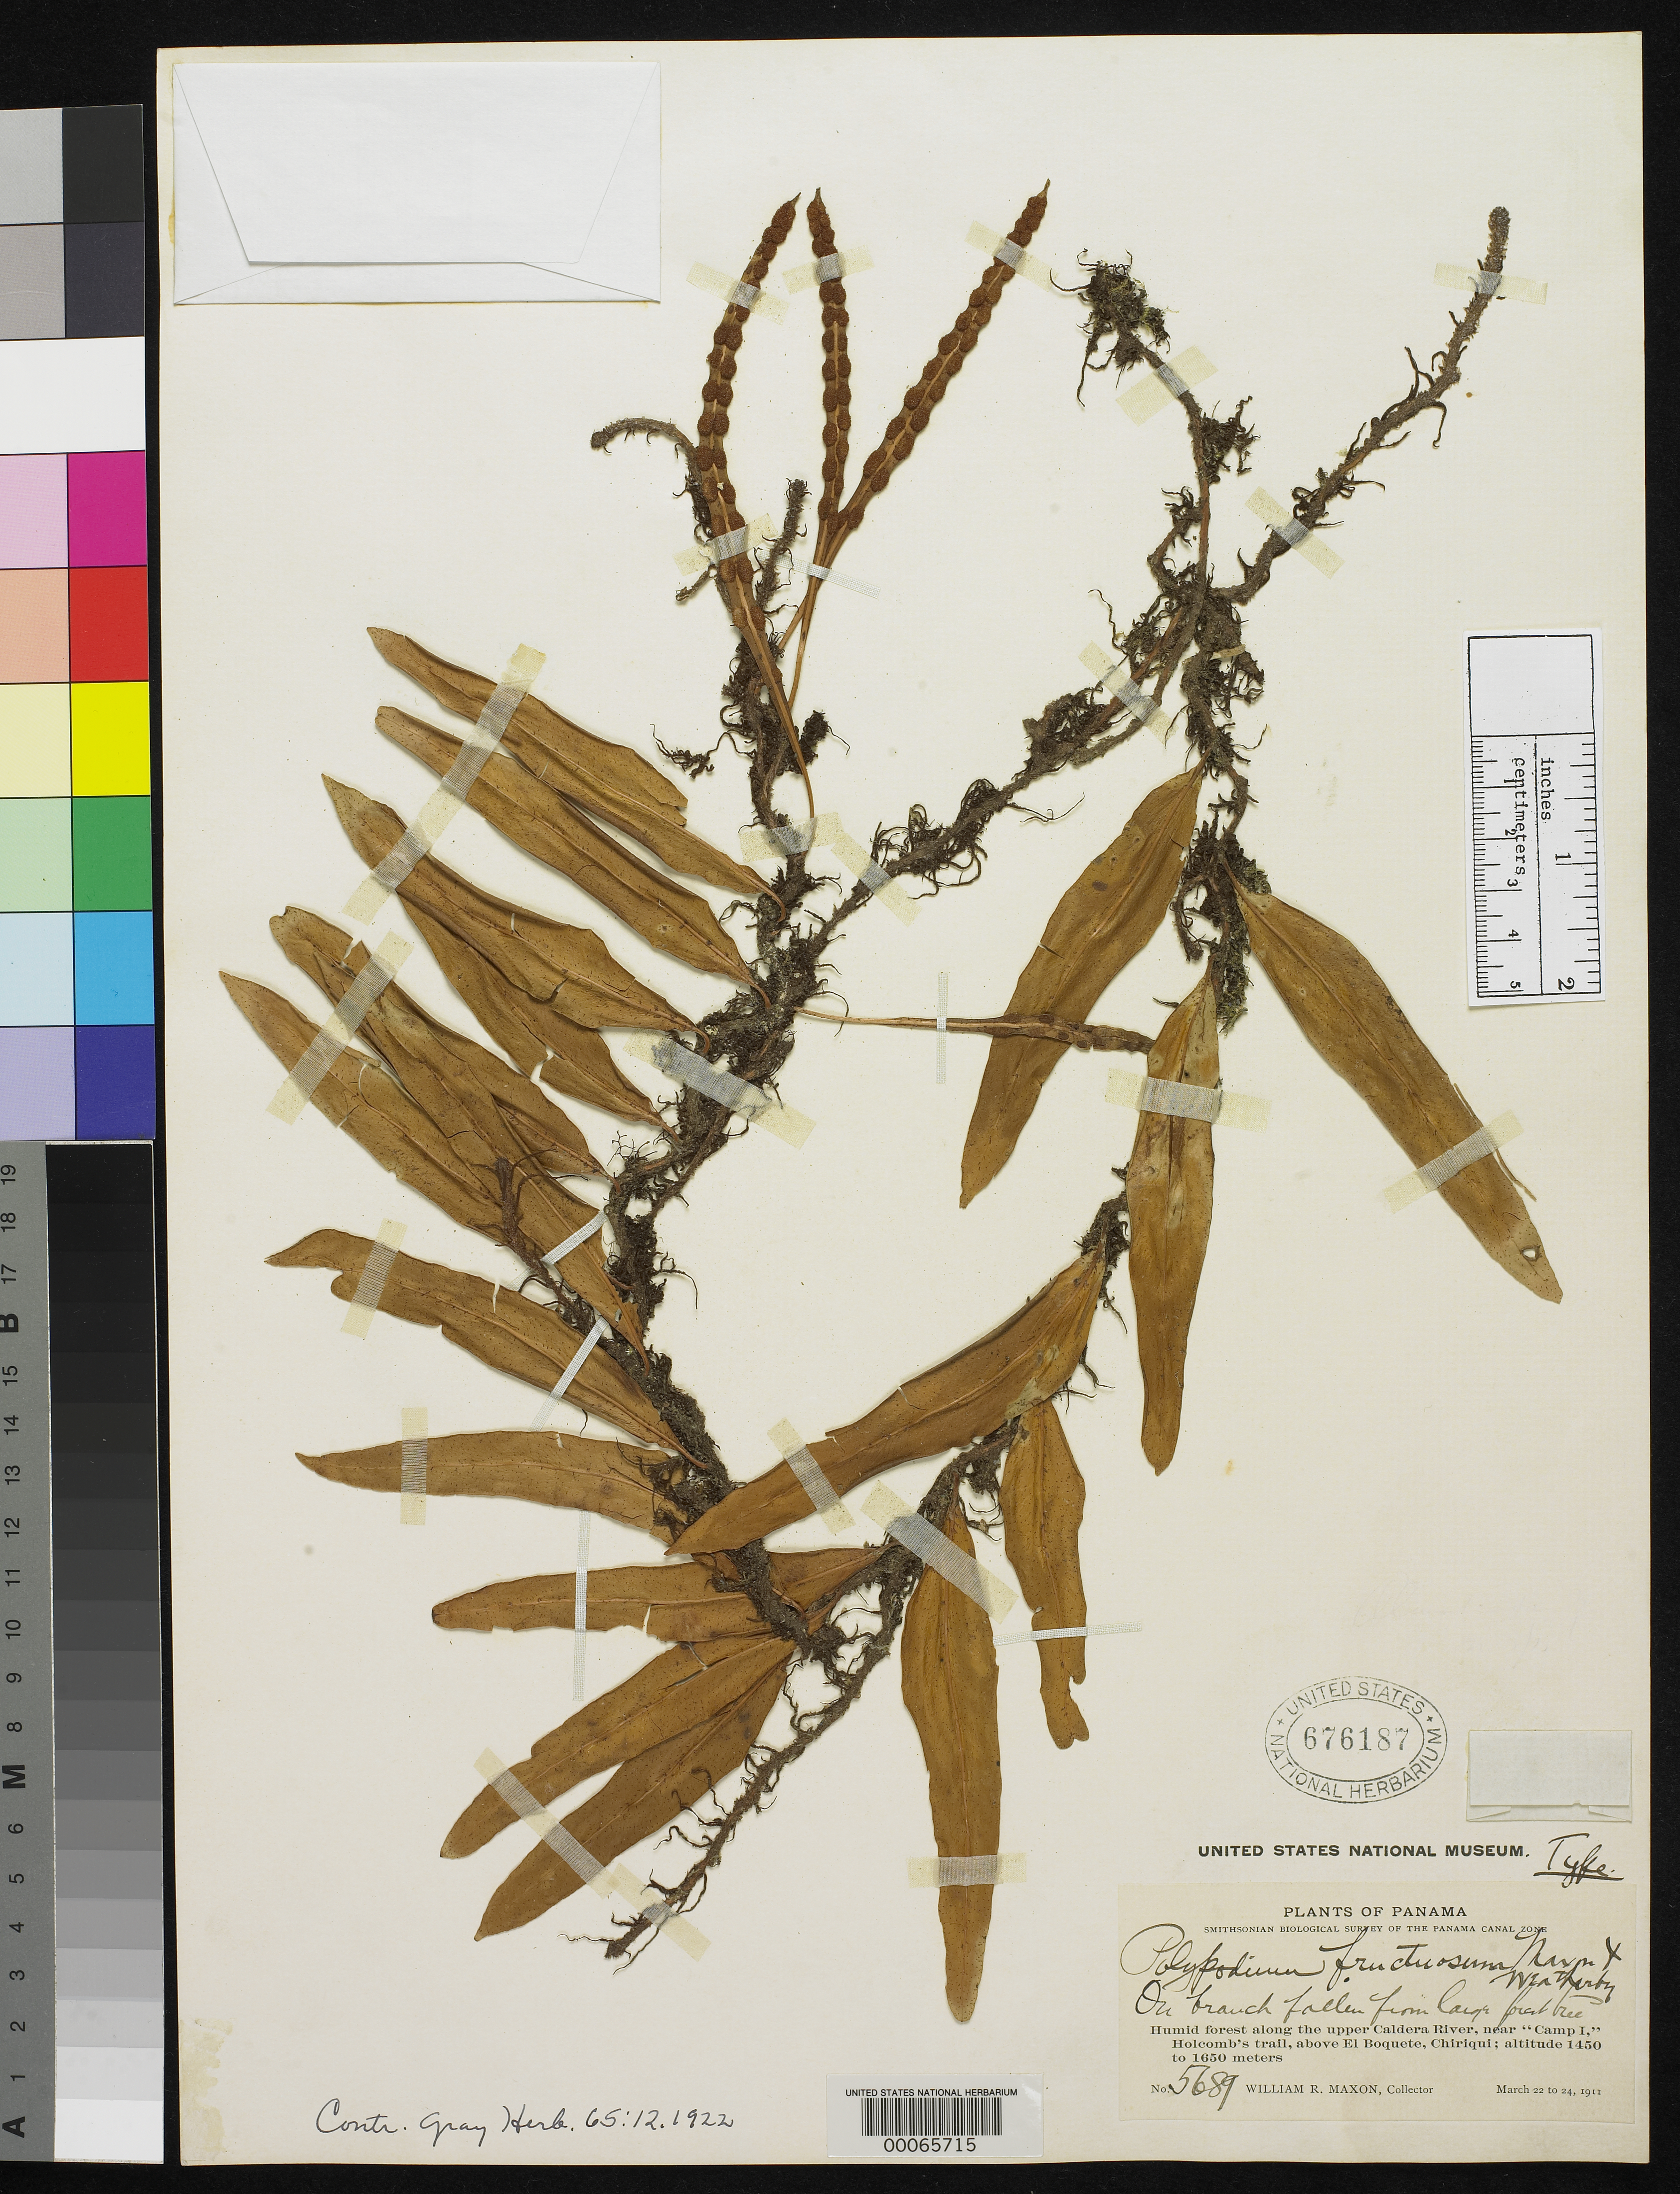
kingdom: Plantae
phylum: Tracheophyta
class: Polypodiopsida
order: Polypodiales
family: Polypodiaceae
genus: Polypodium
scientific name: Polypodium fructuosum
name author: Maxon & Weath.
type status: Holotype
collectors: W. R. Maxon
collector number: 5689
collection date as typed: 22 Mar 1911 to 24 Mar 1911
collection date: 1911-03-22/1911-03-24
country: Panama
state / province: Chiriquí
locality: Upper Caldera River, near Camp 1, Holcomb's Trail, above El Boquete.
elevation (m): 1450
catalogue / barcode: US 676187